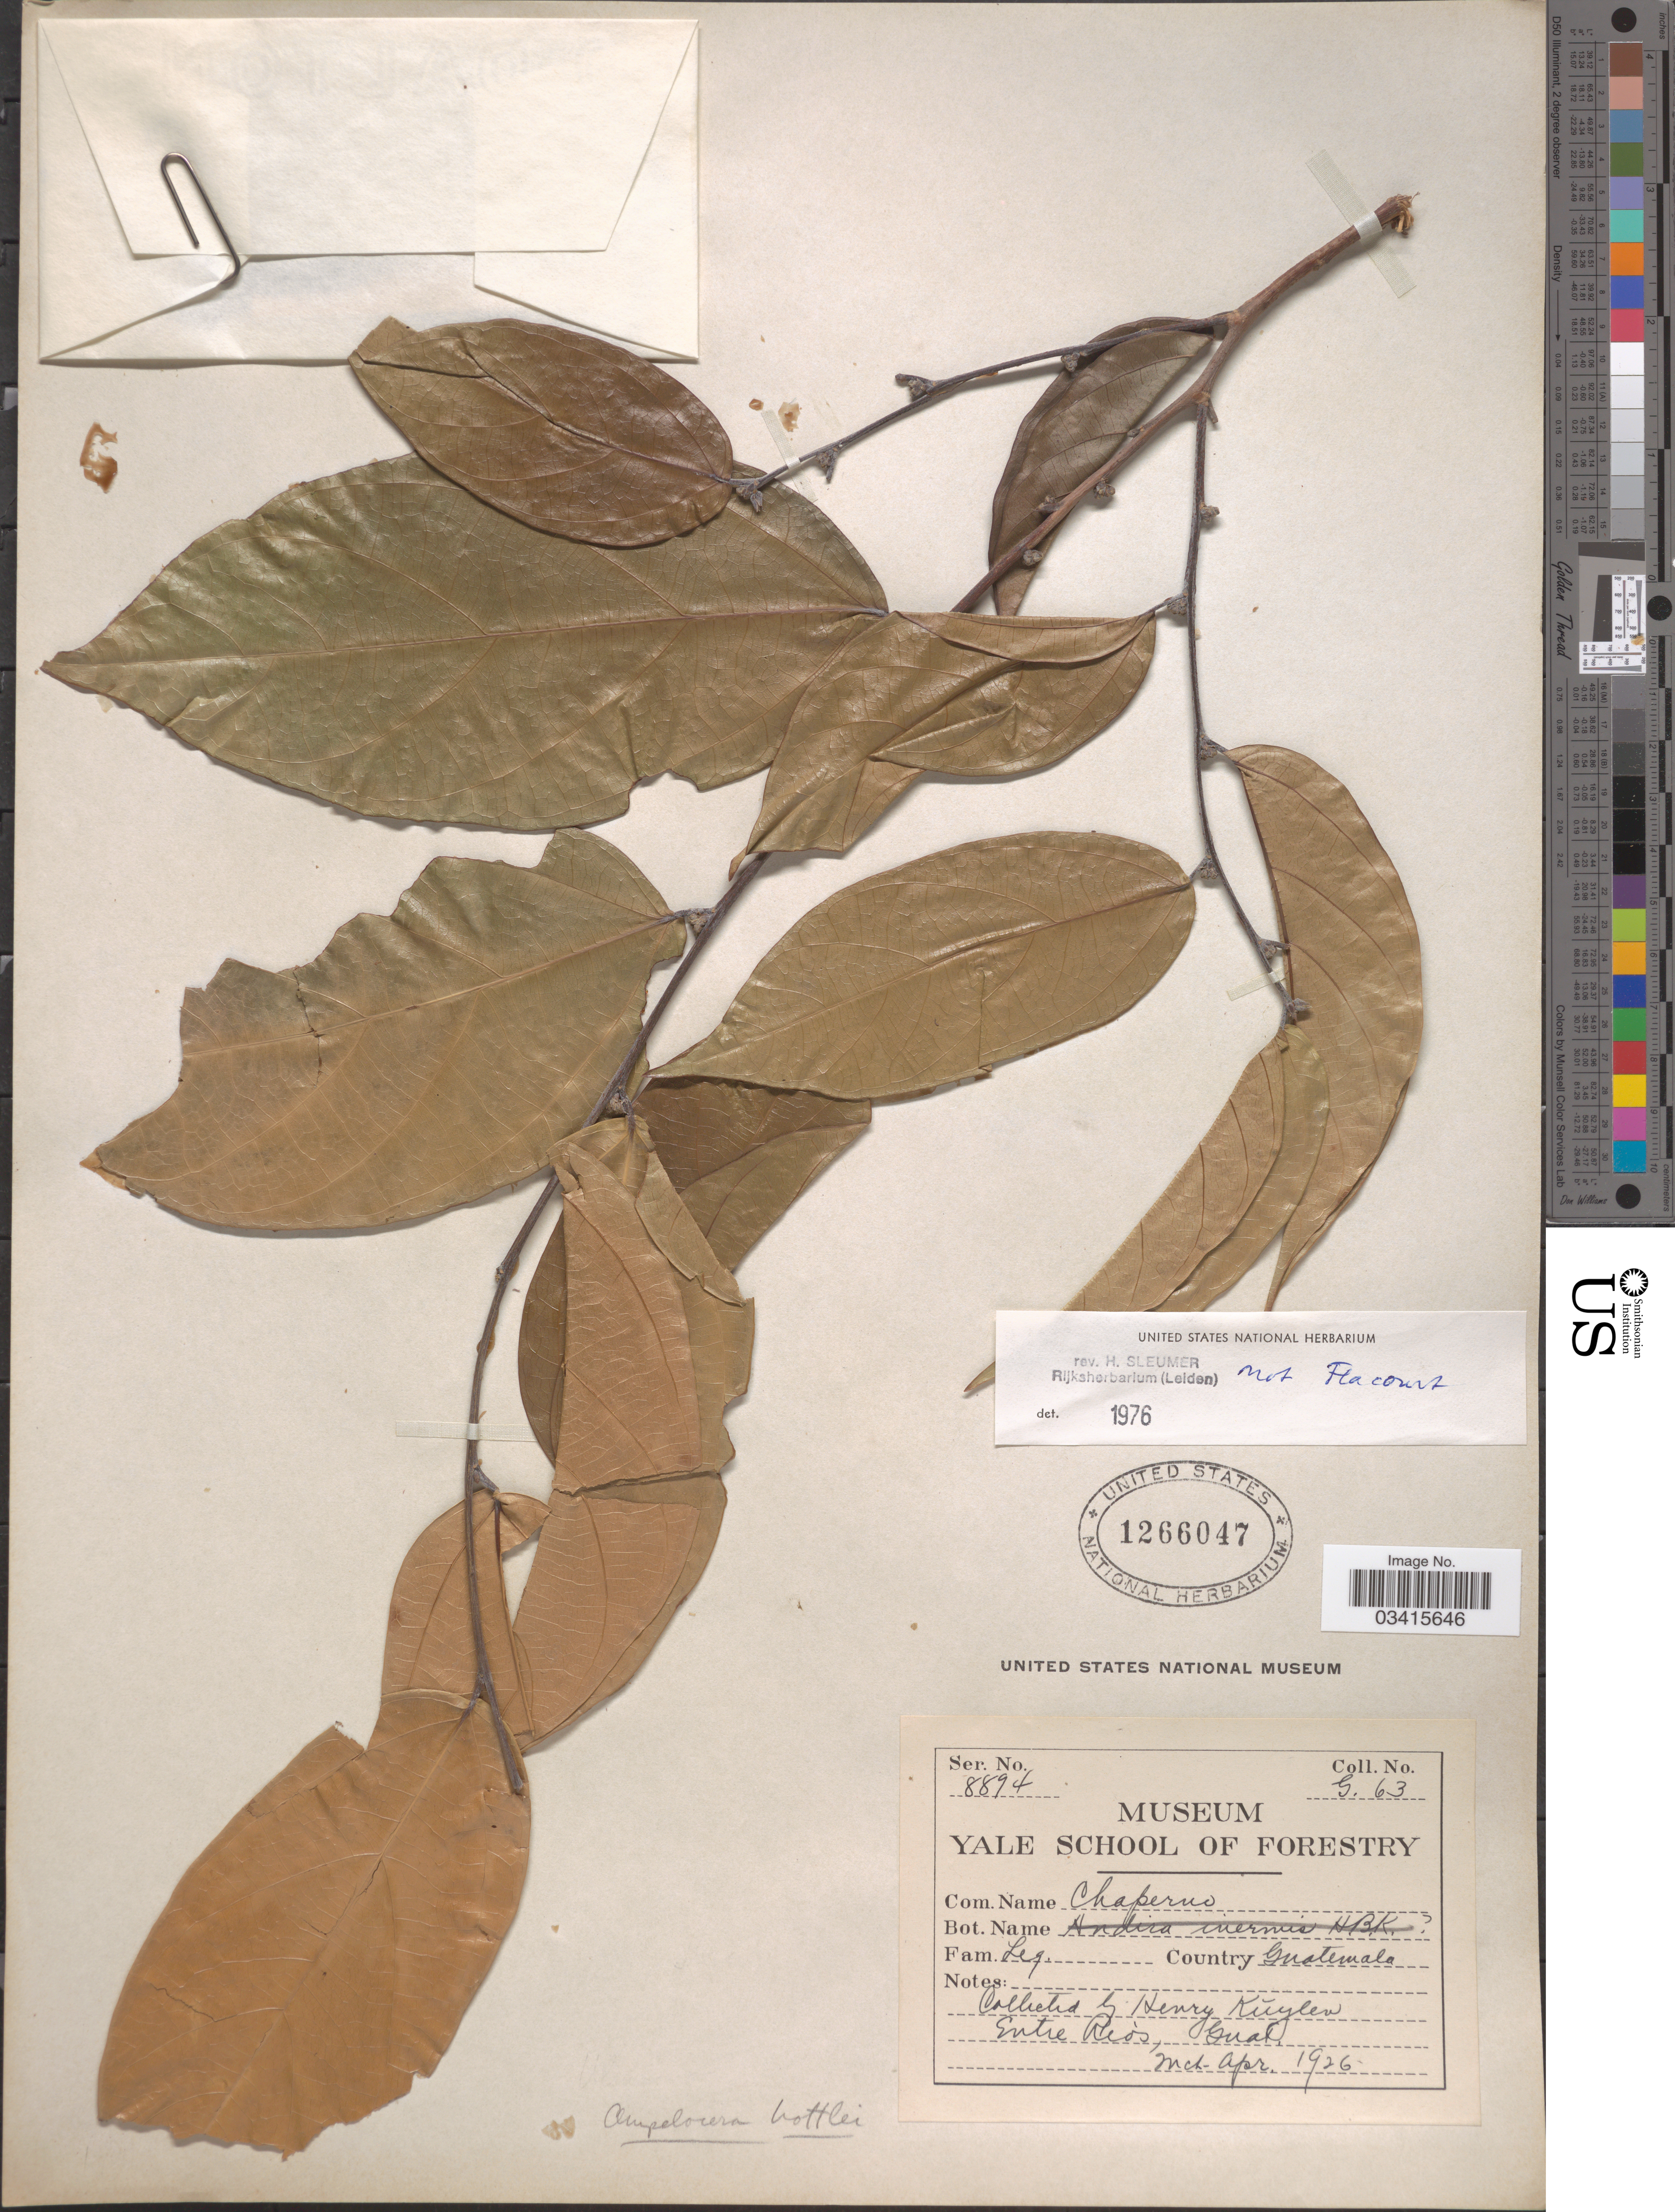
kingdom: Plantae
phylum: Tracheophyta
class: Magnoliopsida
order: Rosales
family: Cannabaceae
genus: Ampelocera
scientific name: Ampelocera sp.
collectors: H. Kuylen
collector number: G63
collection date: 1926-03/1926-04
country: Guatemala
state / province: Guatemala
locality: Entre Rios.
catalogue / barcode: US 1266047